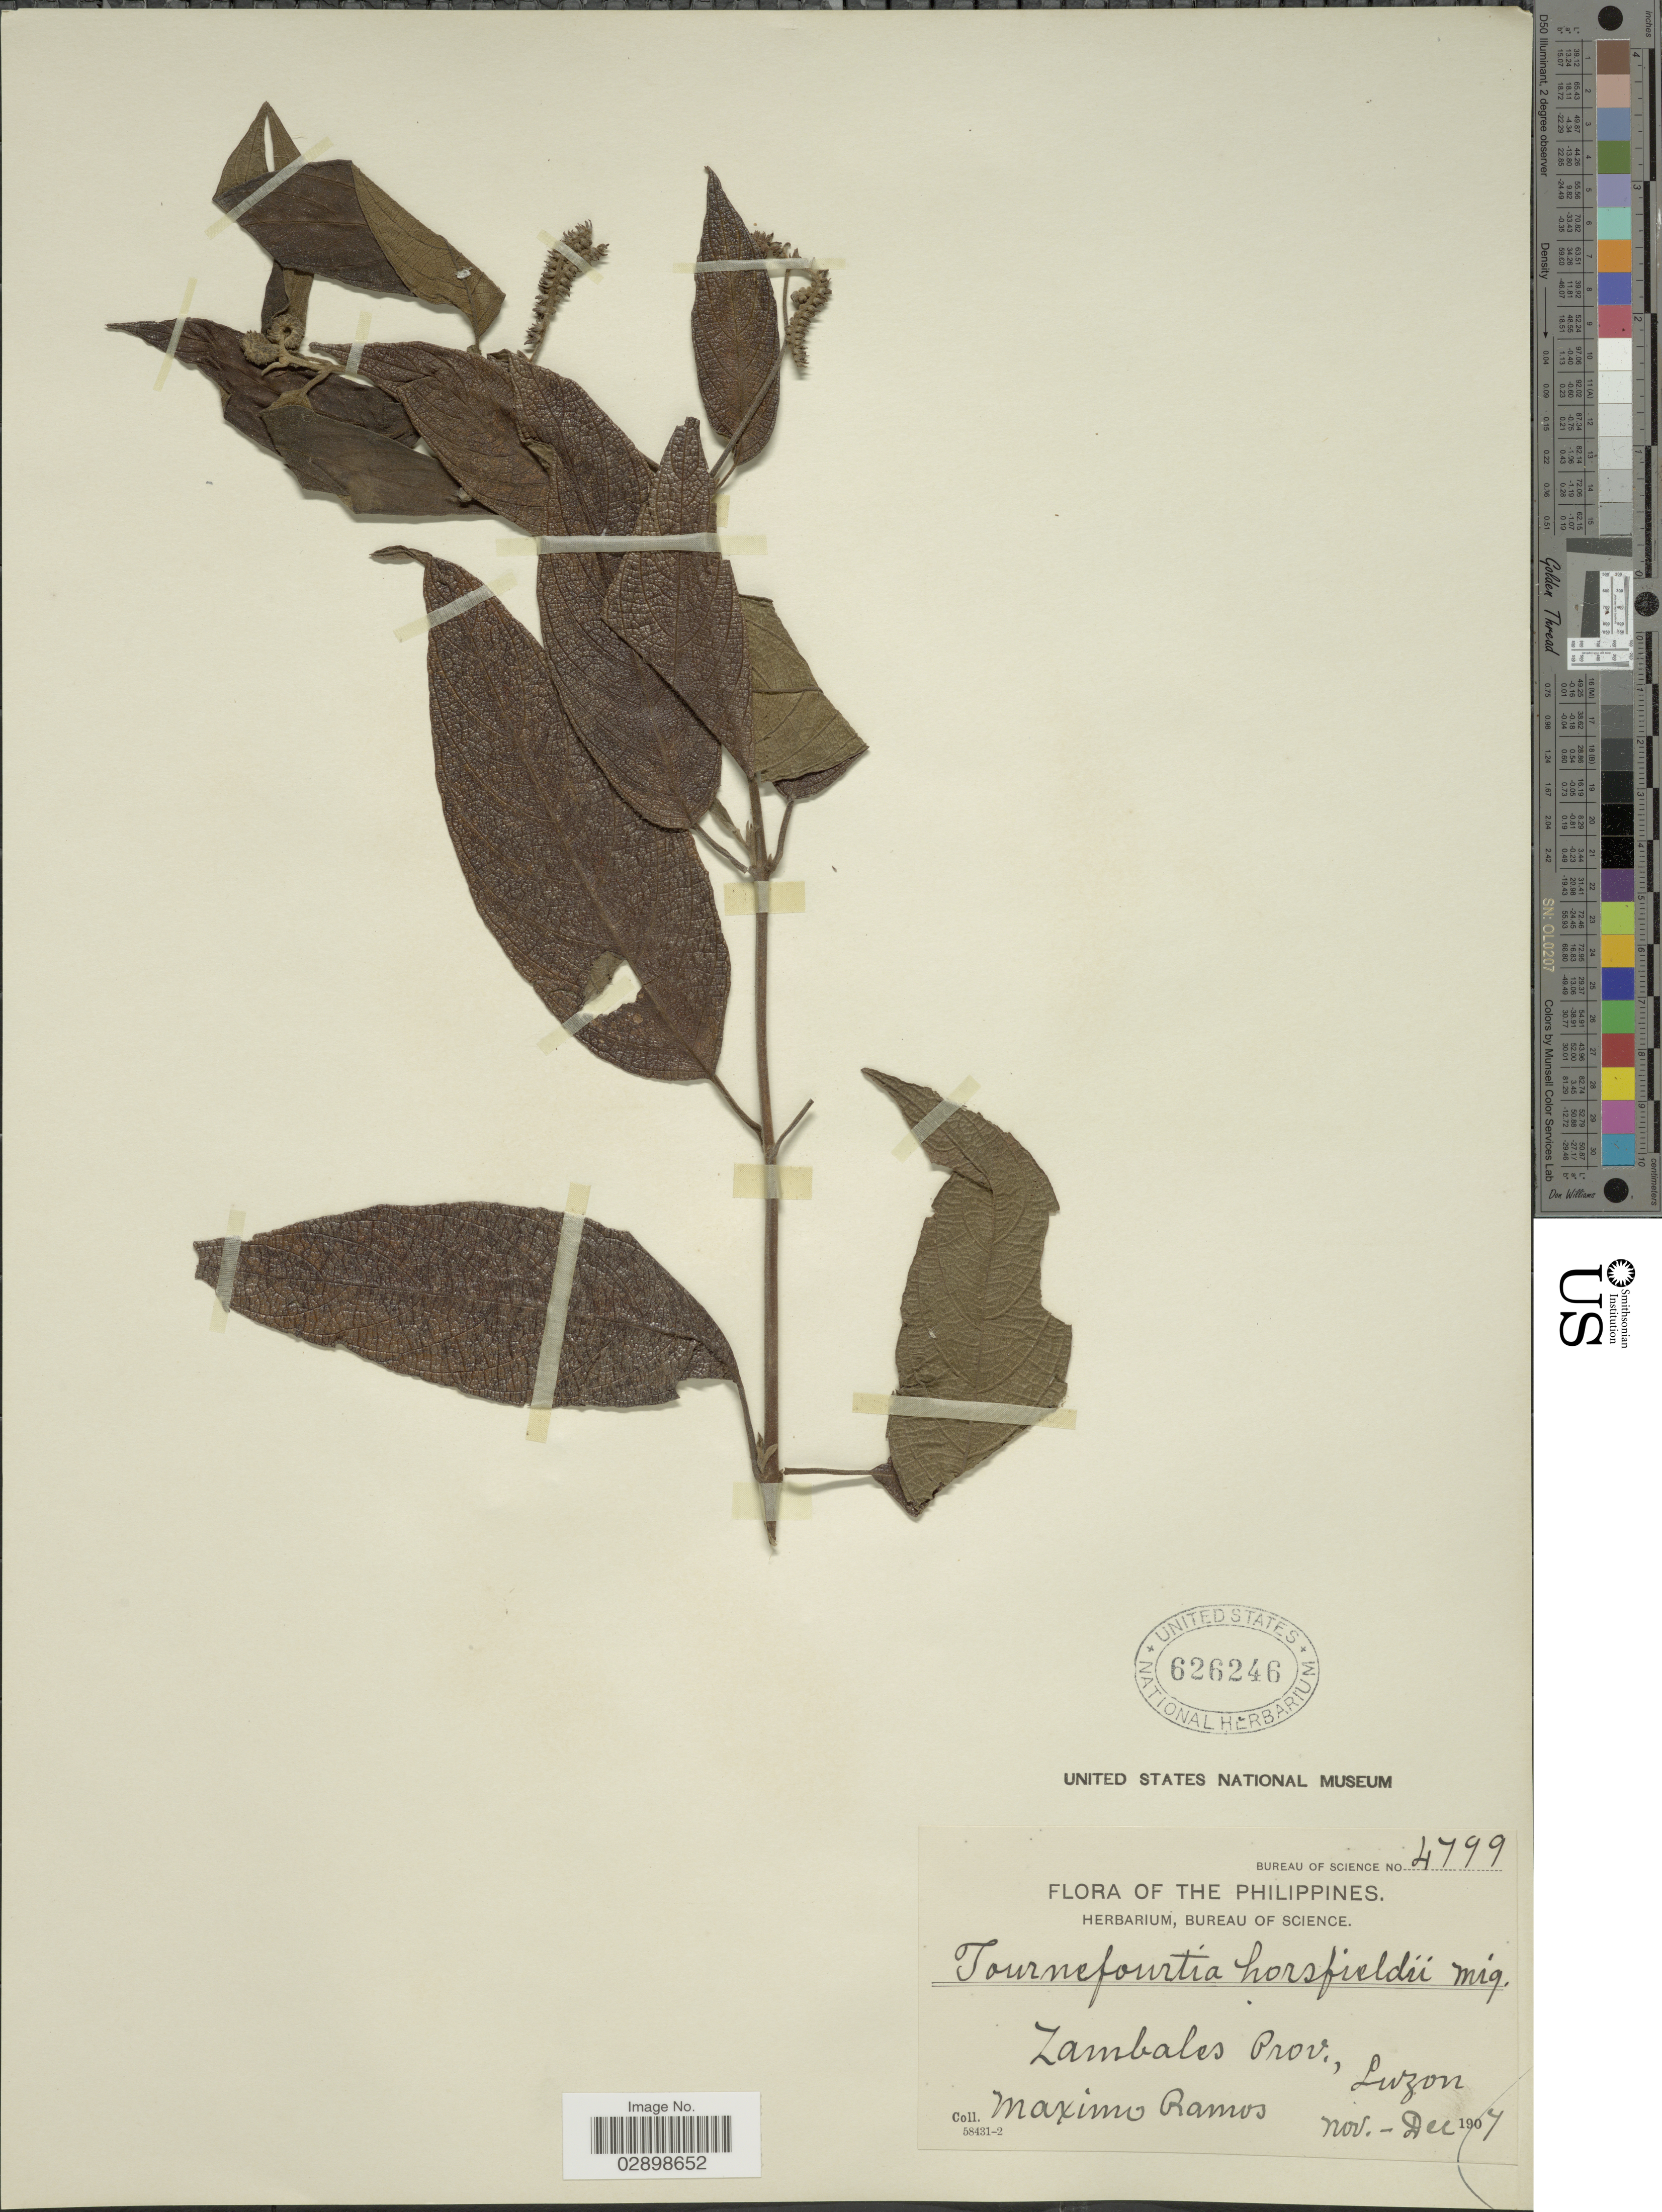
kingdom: Plantae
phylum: Tracheophyta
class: Magnoliopsida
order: Boraginales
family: Heliotropiaceae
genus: Tournefortia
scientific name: Tournefortia horsfieldii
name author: Miq.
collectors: M. Ramos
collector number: Bureau of Science 4799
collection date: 1907-11/1907-12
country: Philippines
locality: Zambales Prov., Luzon.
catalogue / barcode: US 626246